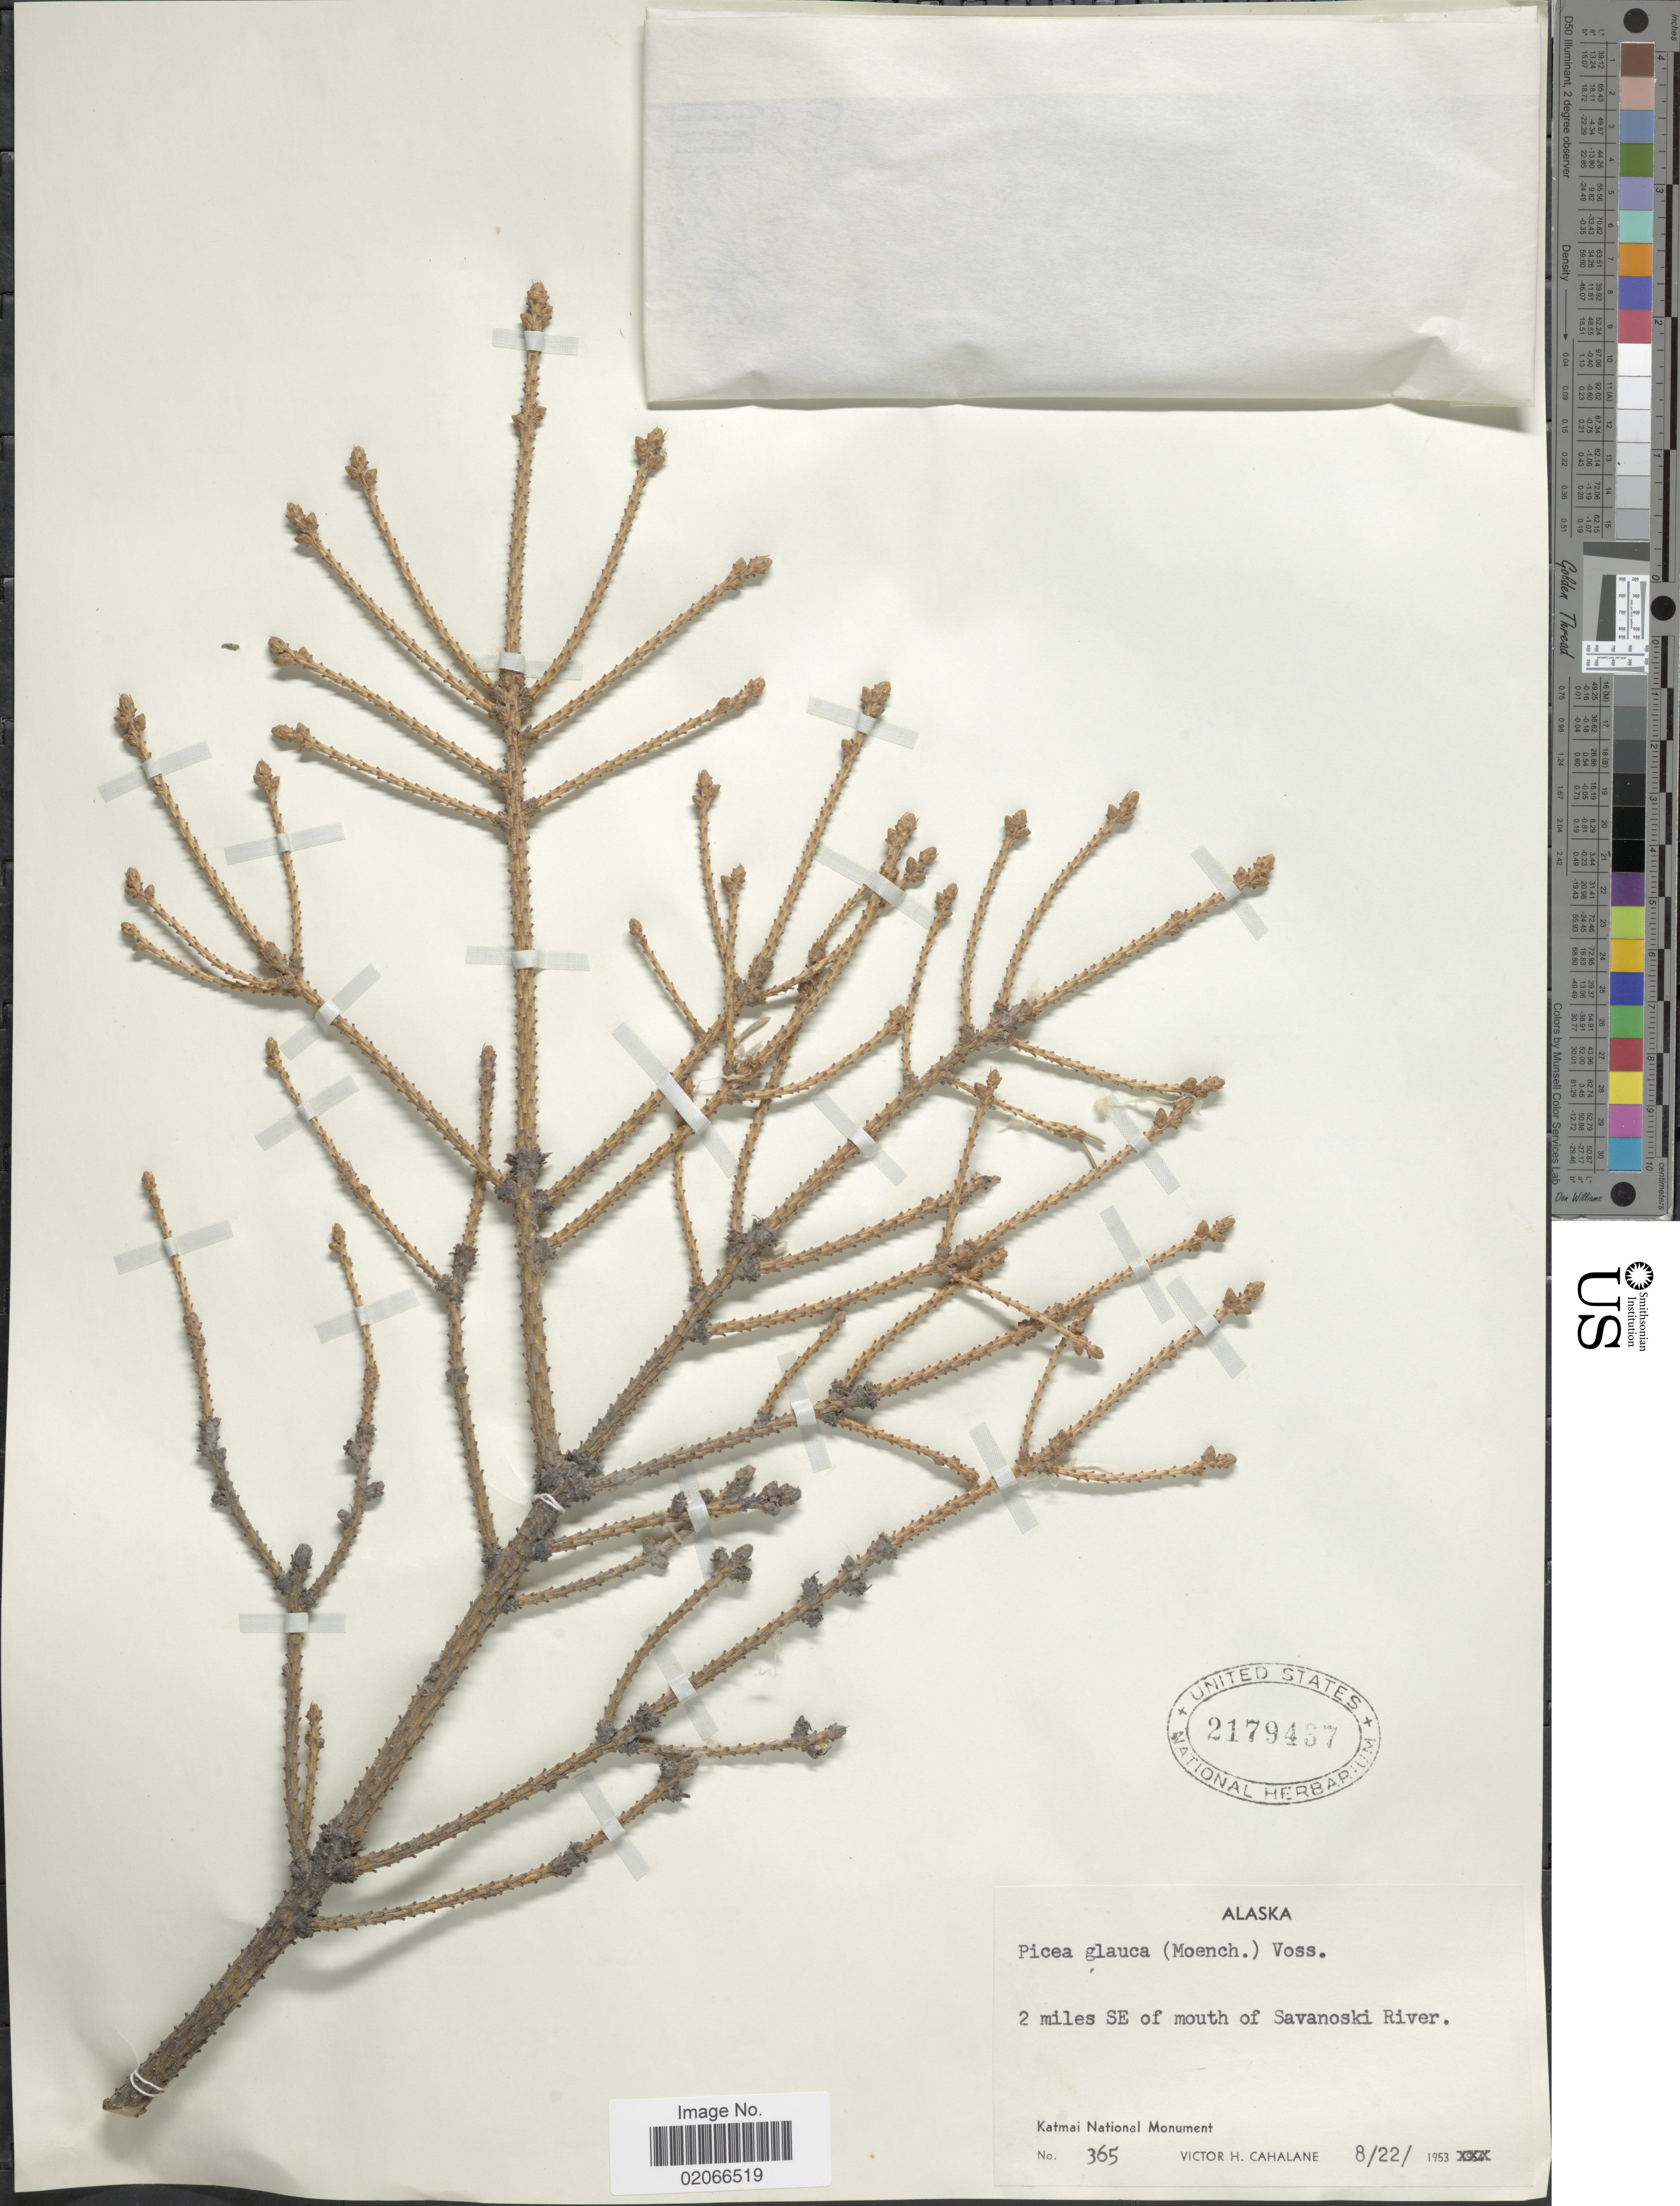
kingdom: Plantae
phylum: Tracheophyta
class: Pinopsida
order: Pinales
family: Pinaceae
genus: Picea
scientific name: Picea glauca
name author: (Moench) Voss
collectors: V. Cahalane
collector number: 365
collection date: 1953-08-22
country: United States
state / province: Alaska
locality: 2 miles SE of mouhth of Savanoski River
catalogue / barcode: US 2179437